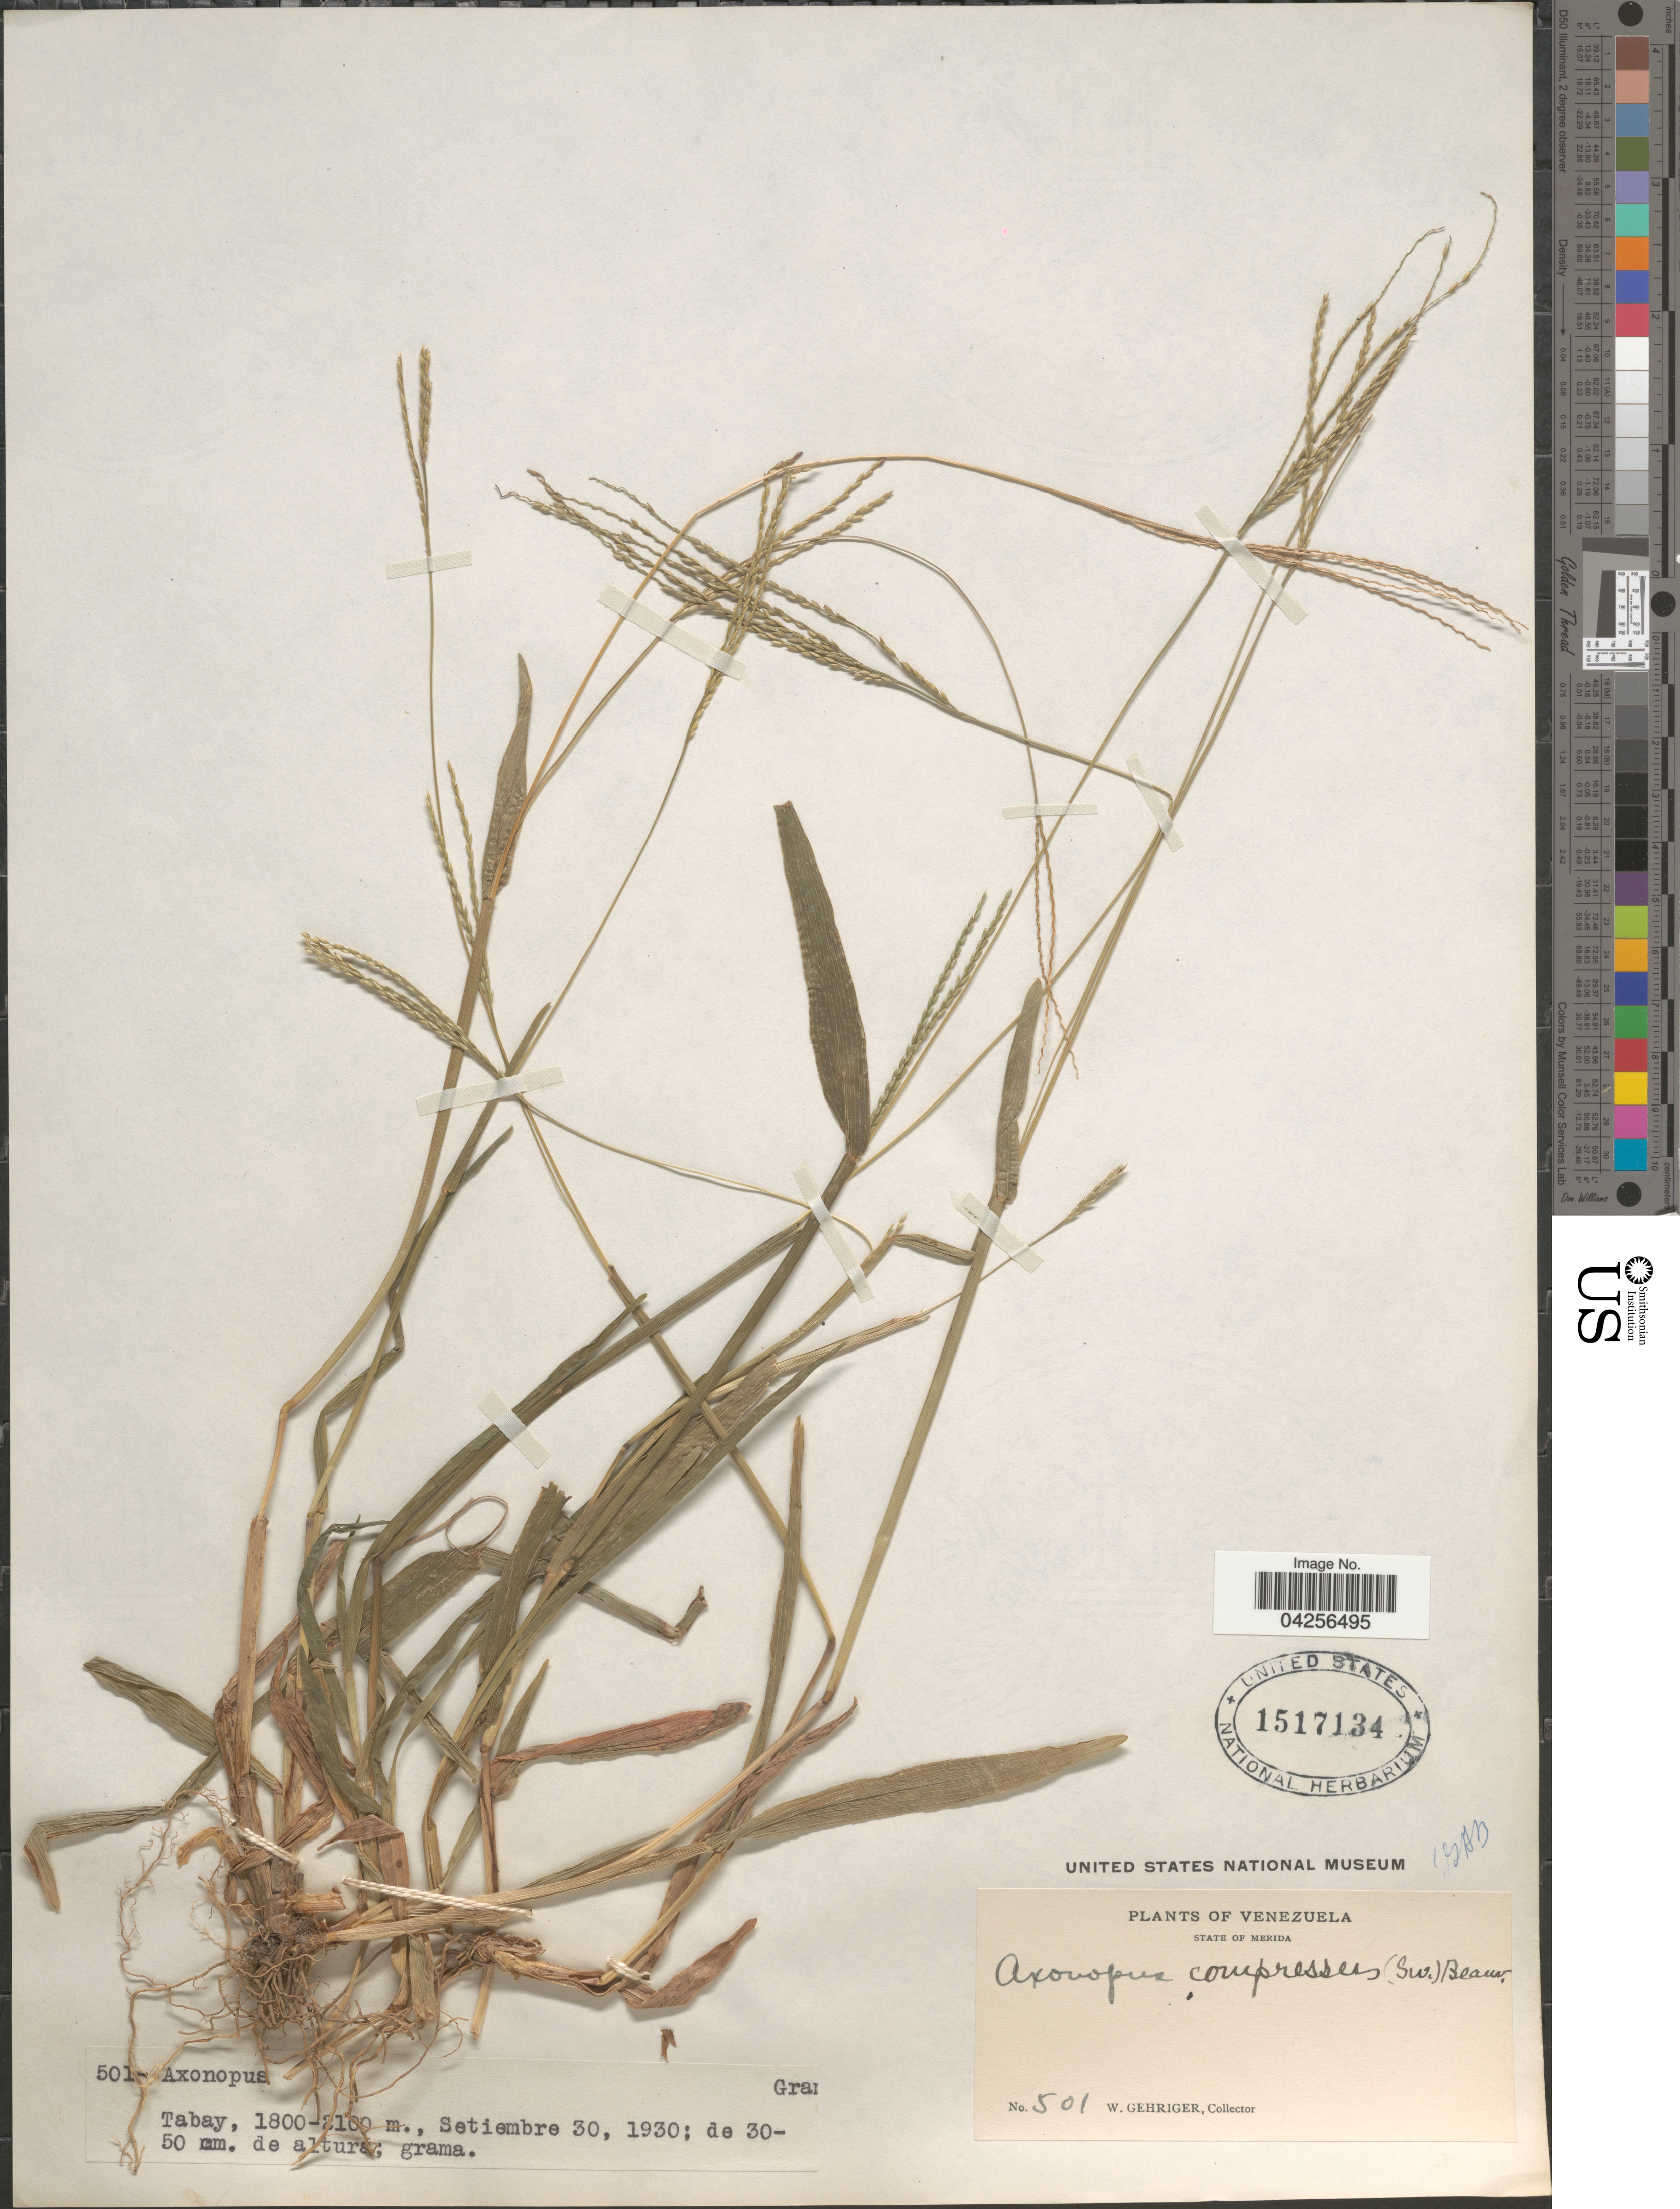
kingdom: Plantae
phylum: Tracheophyta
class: Liliopsida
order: Poales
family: Poaceae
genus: Axonopus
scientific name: Axonopus compressus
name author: (Sw.) P. Beauv.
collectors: W. Gehriger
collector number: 501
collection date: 1930-09-30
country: Venezuela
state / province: Merida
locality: Tabay.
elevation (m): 1800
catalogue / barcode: US 1517134